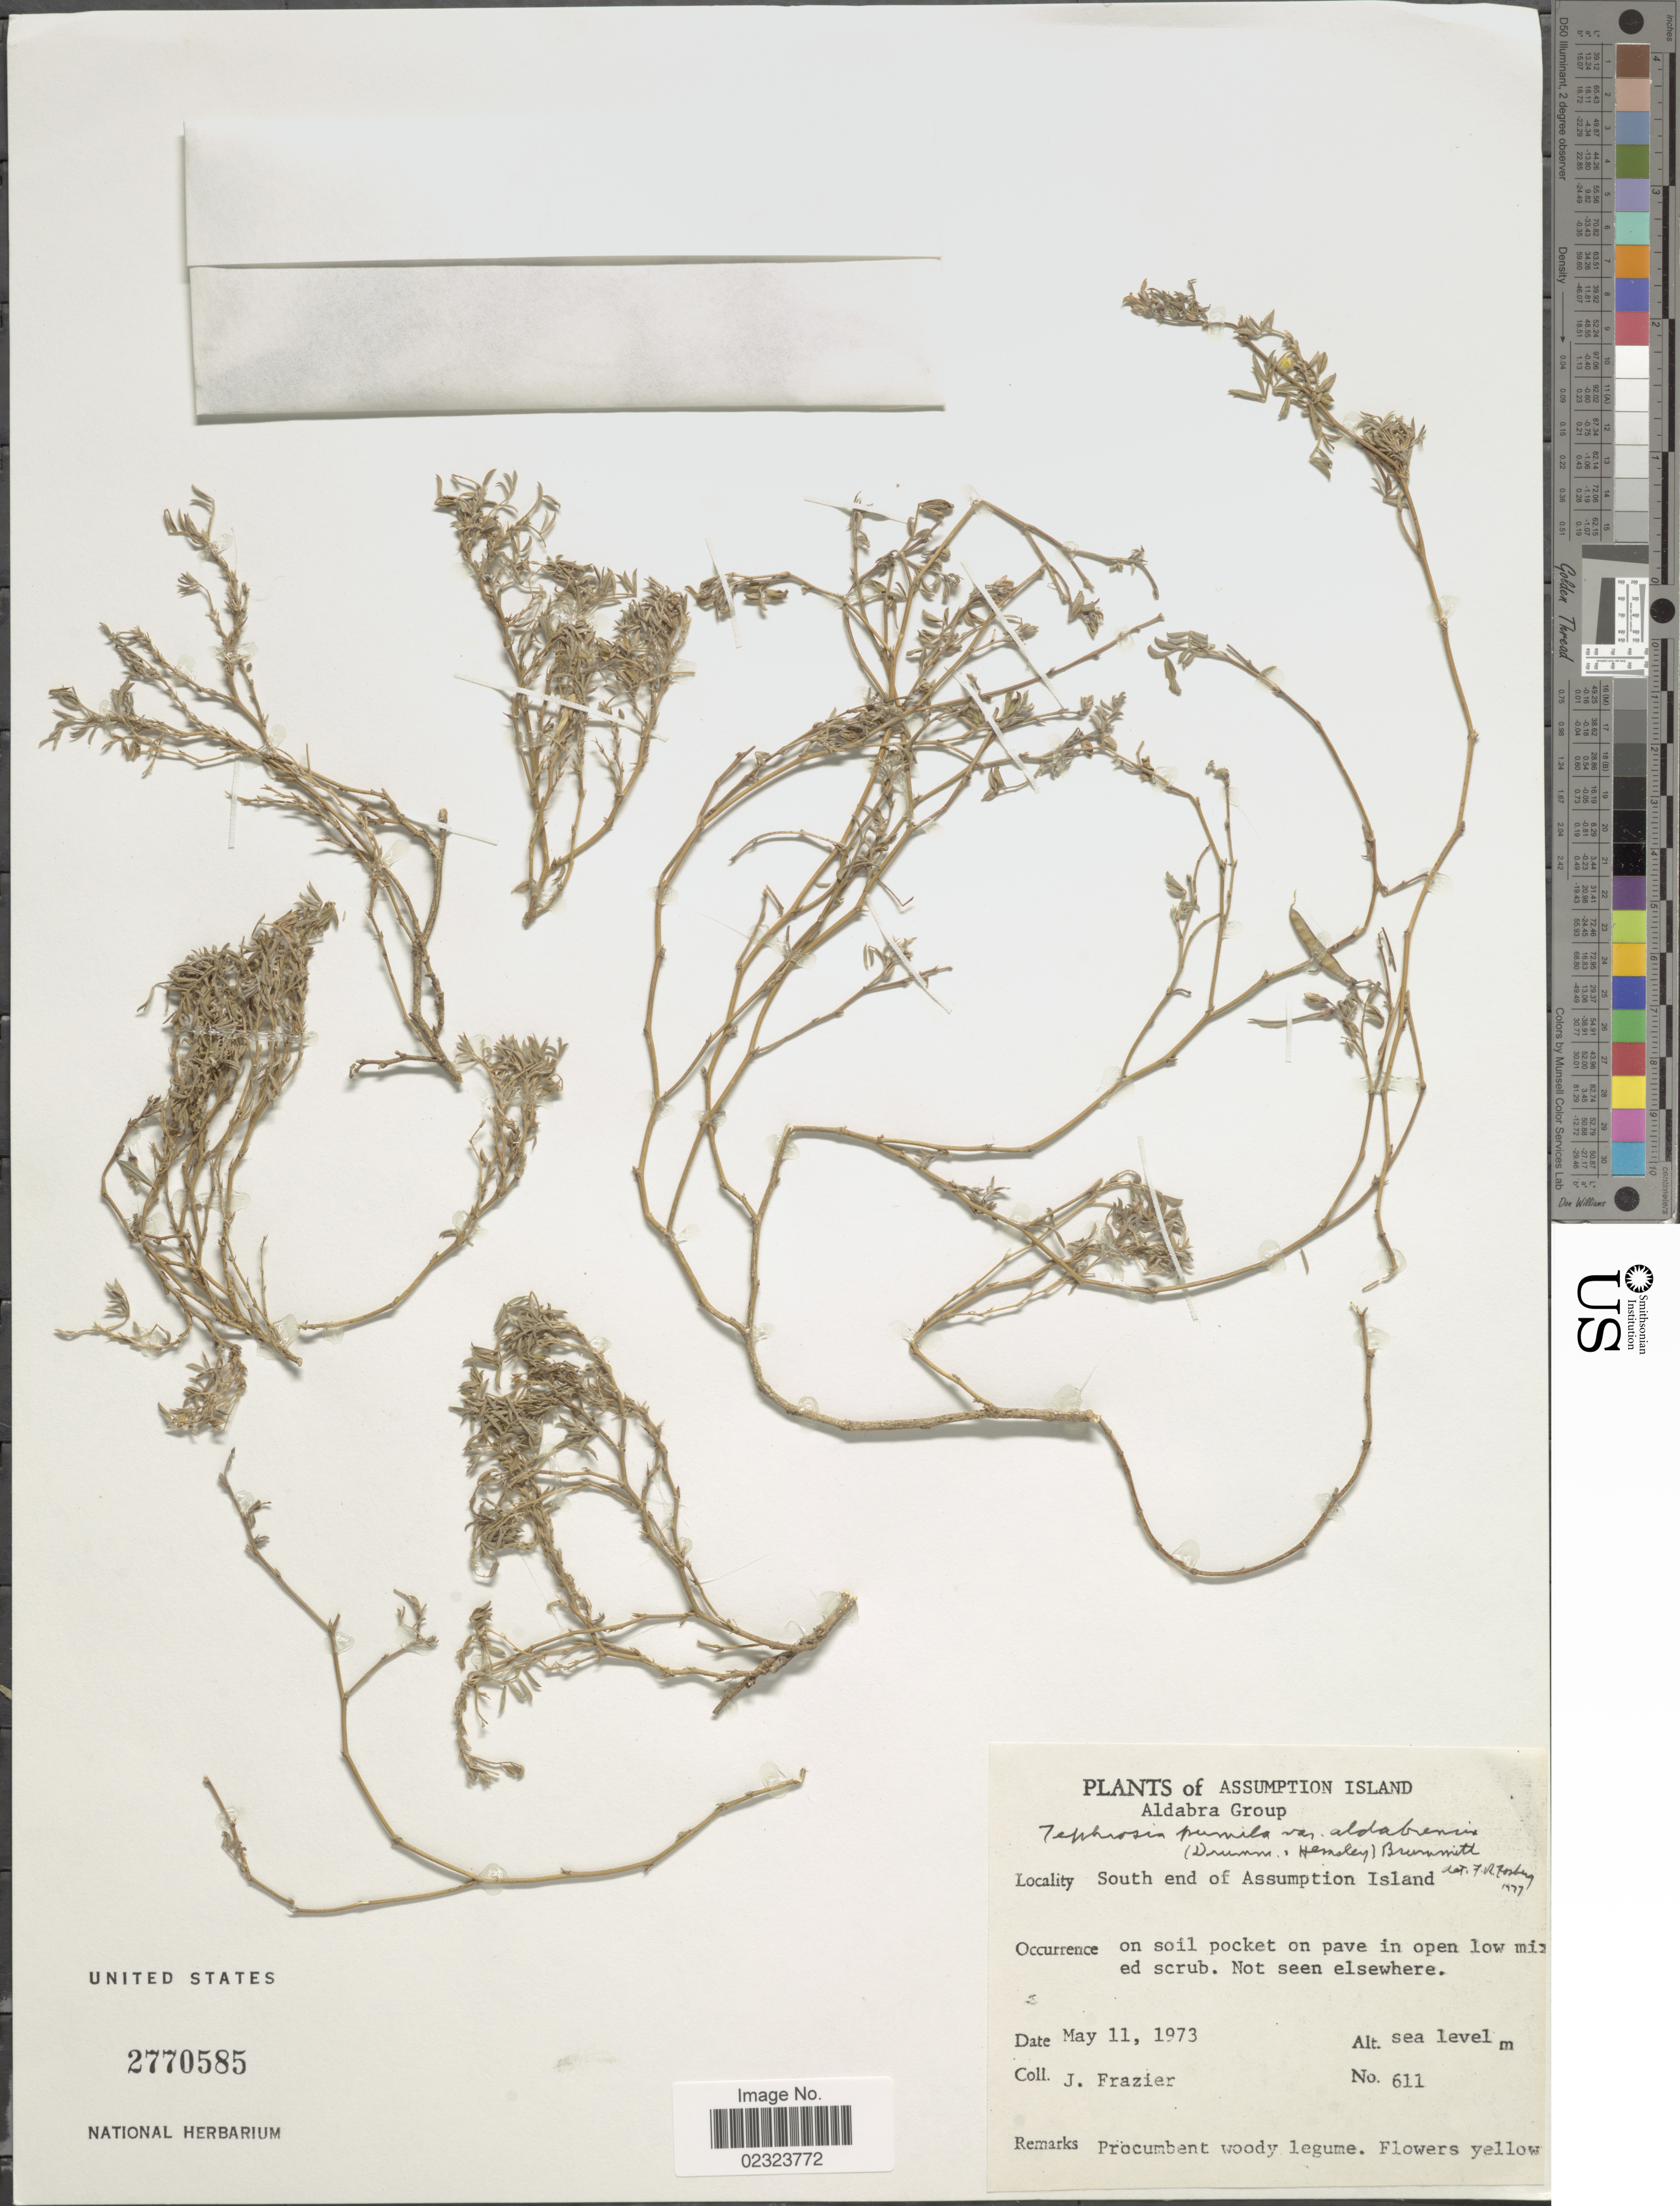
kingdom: Plantae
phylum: Tracheophyta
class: Magnoliopsida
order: Fabales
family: Fabaceae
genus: Tephrosia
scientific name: Tephrosia pumila var. aldabrensis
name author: (J.R. Drumm. & Hemsl.) Brummitt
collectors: J. Frazier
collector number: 611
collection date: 1973-05-11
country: Seychelles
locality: Aldabra Group, Assumption Island, south end of Assumption Island.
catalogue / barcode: US 2770585